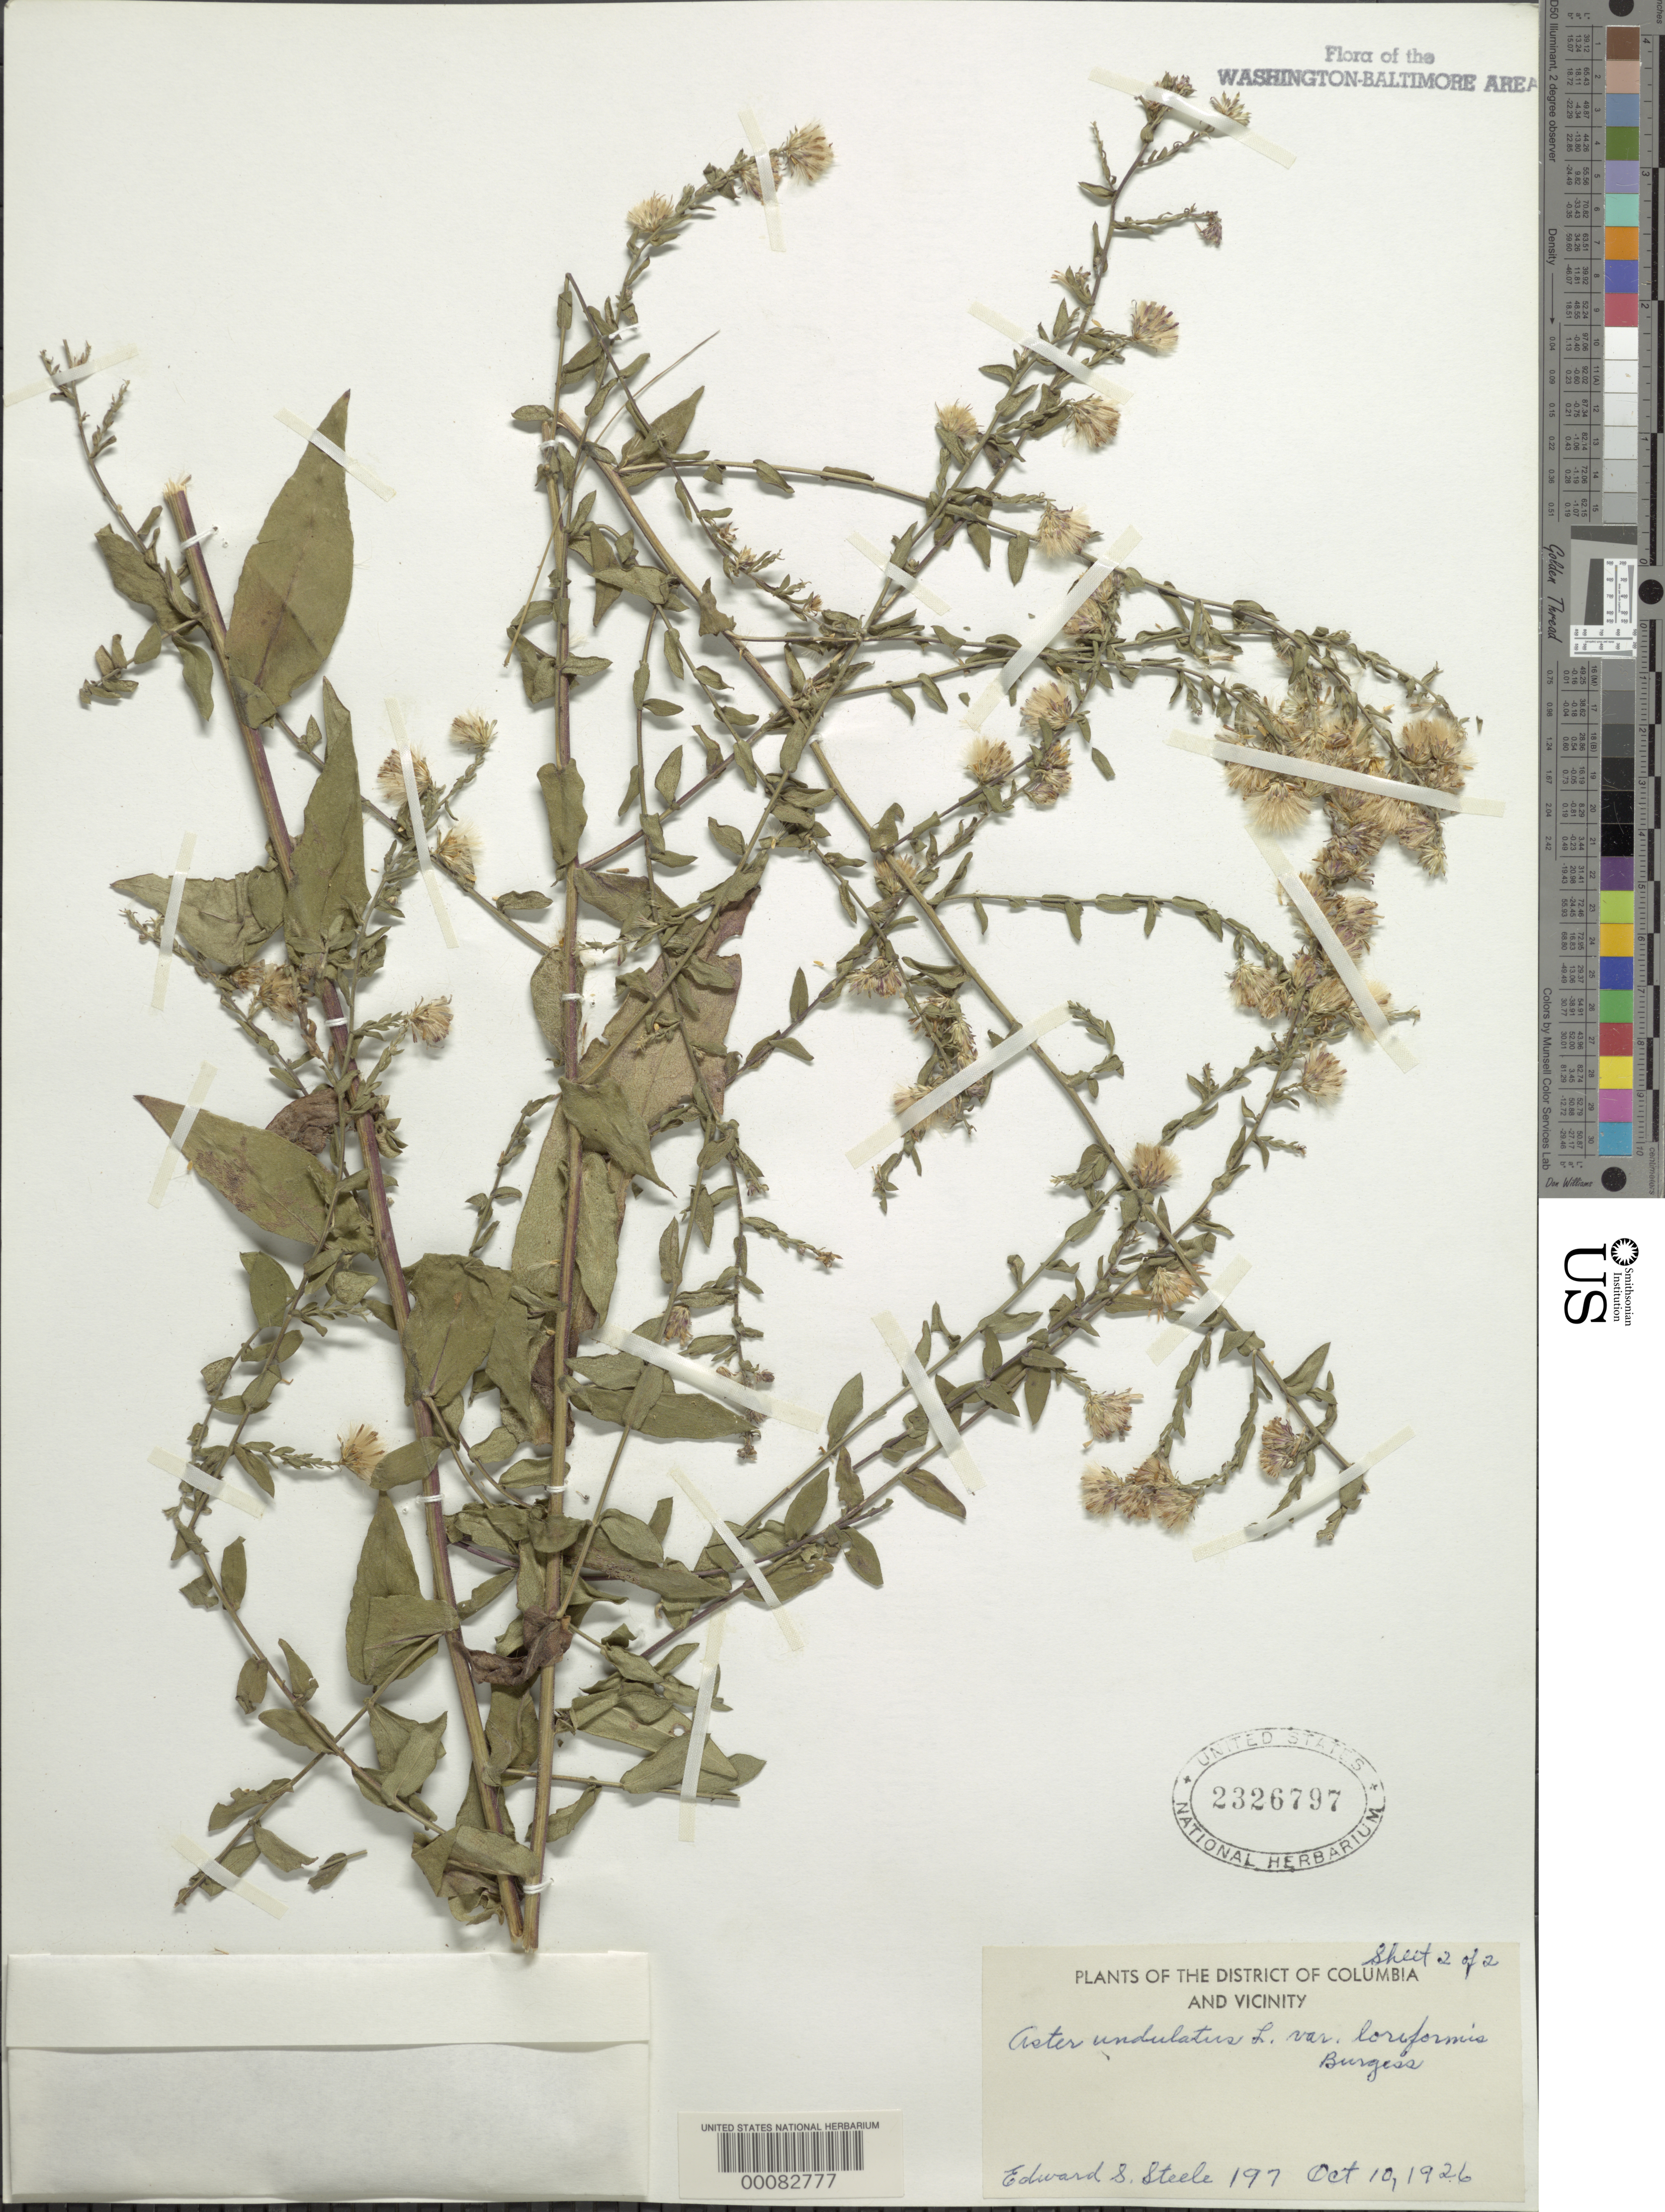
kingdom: Plantae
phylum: Tracheophyta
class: Magnoliopsida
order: Asterales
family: Asteraceae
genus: Symphyotrichum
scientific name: Symphyotrichum undulatum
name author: (L.) G.L. Nesom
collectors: E. Steele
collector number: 197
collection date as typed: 10 Oct 1926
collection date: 1926-10-10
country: United States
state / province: Maryland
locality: District Line, West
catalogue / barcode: US 2326797